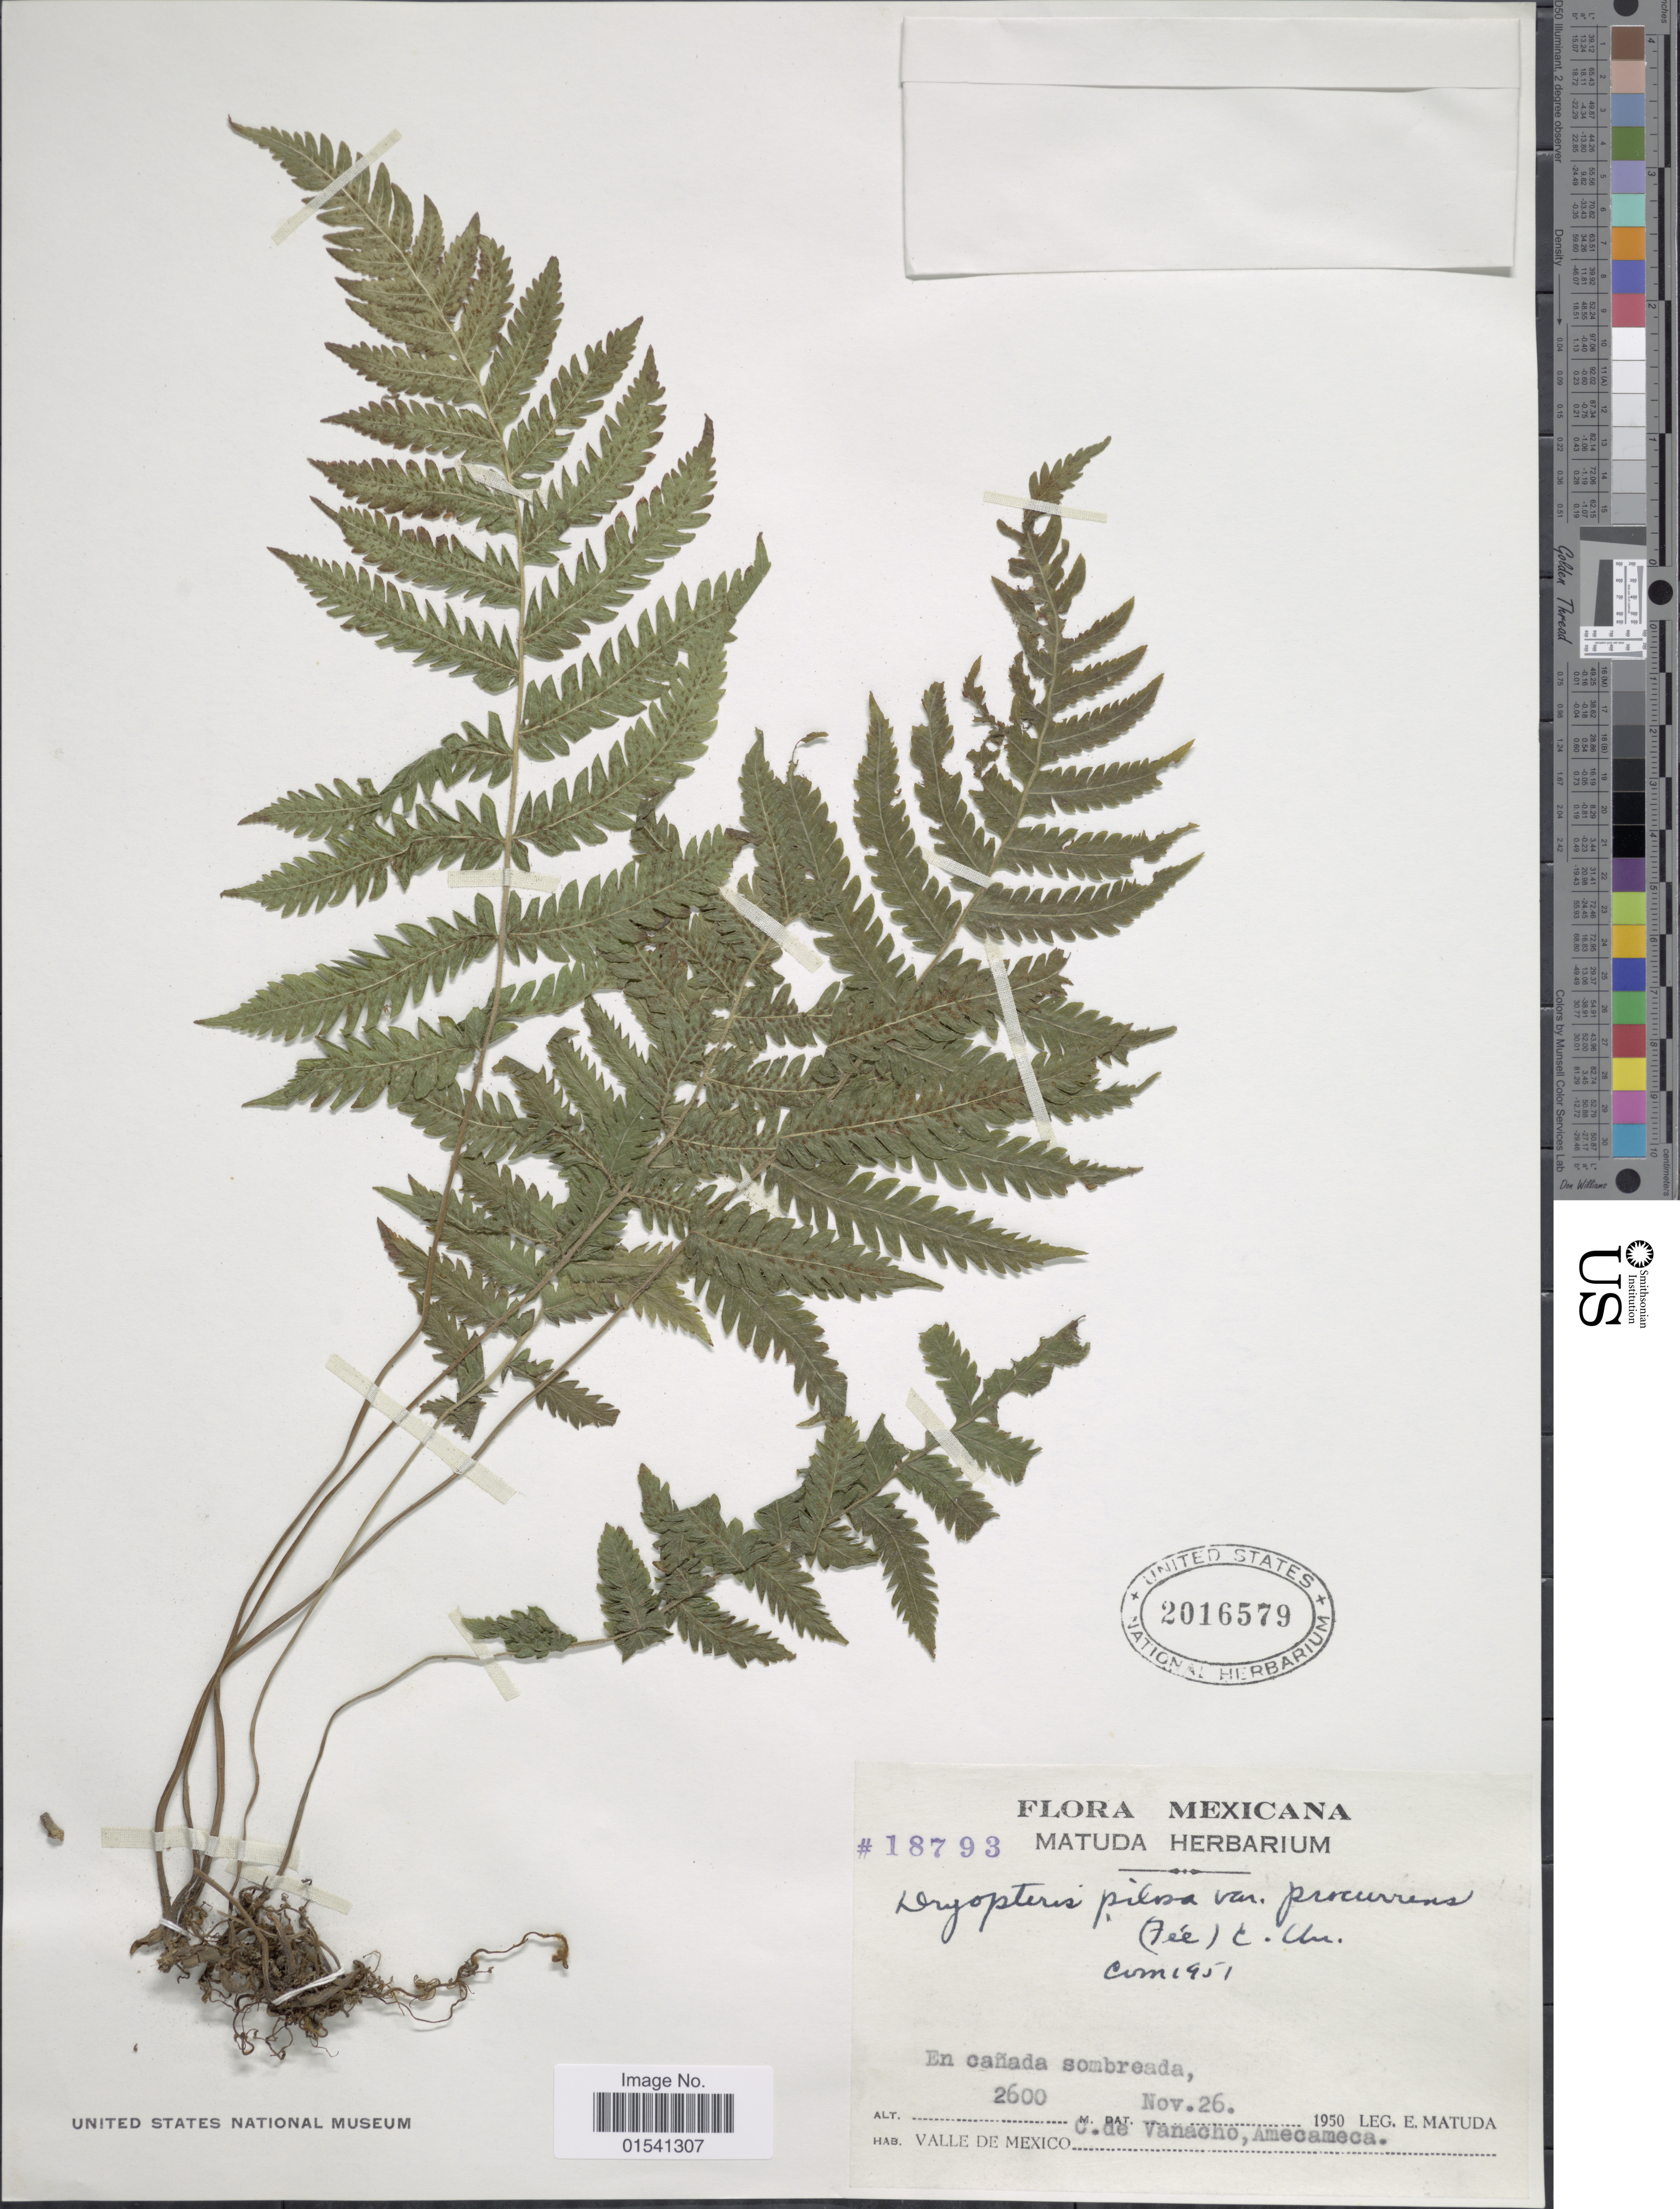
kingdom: Plantae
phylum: Tracheophyta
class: Polypodiopsida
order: Polypodiales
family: Thelypteridaceae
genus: Stegnogramma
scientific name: Stegnogramma pilosa var. villosa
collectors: E. Matuda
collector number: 18793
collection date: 1950-11-26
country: Mexico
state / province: México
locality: Valle de Mexico C. de Vanacho, Amecameca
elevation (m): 2600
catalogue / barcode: US 2016579